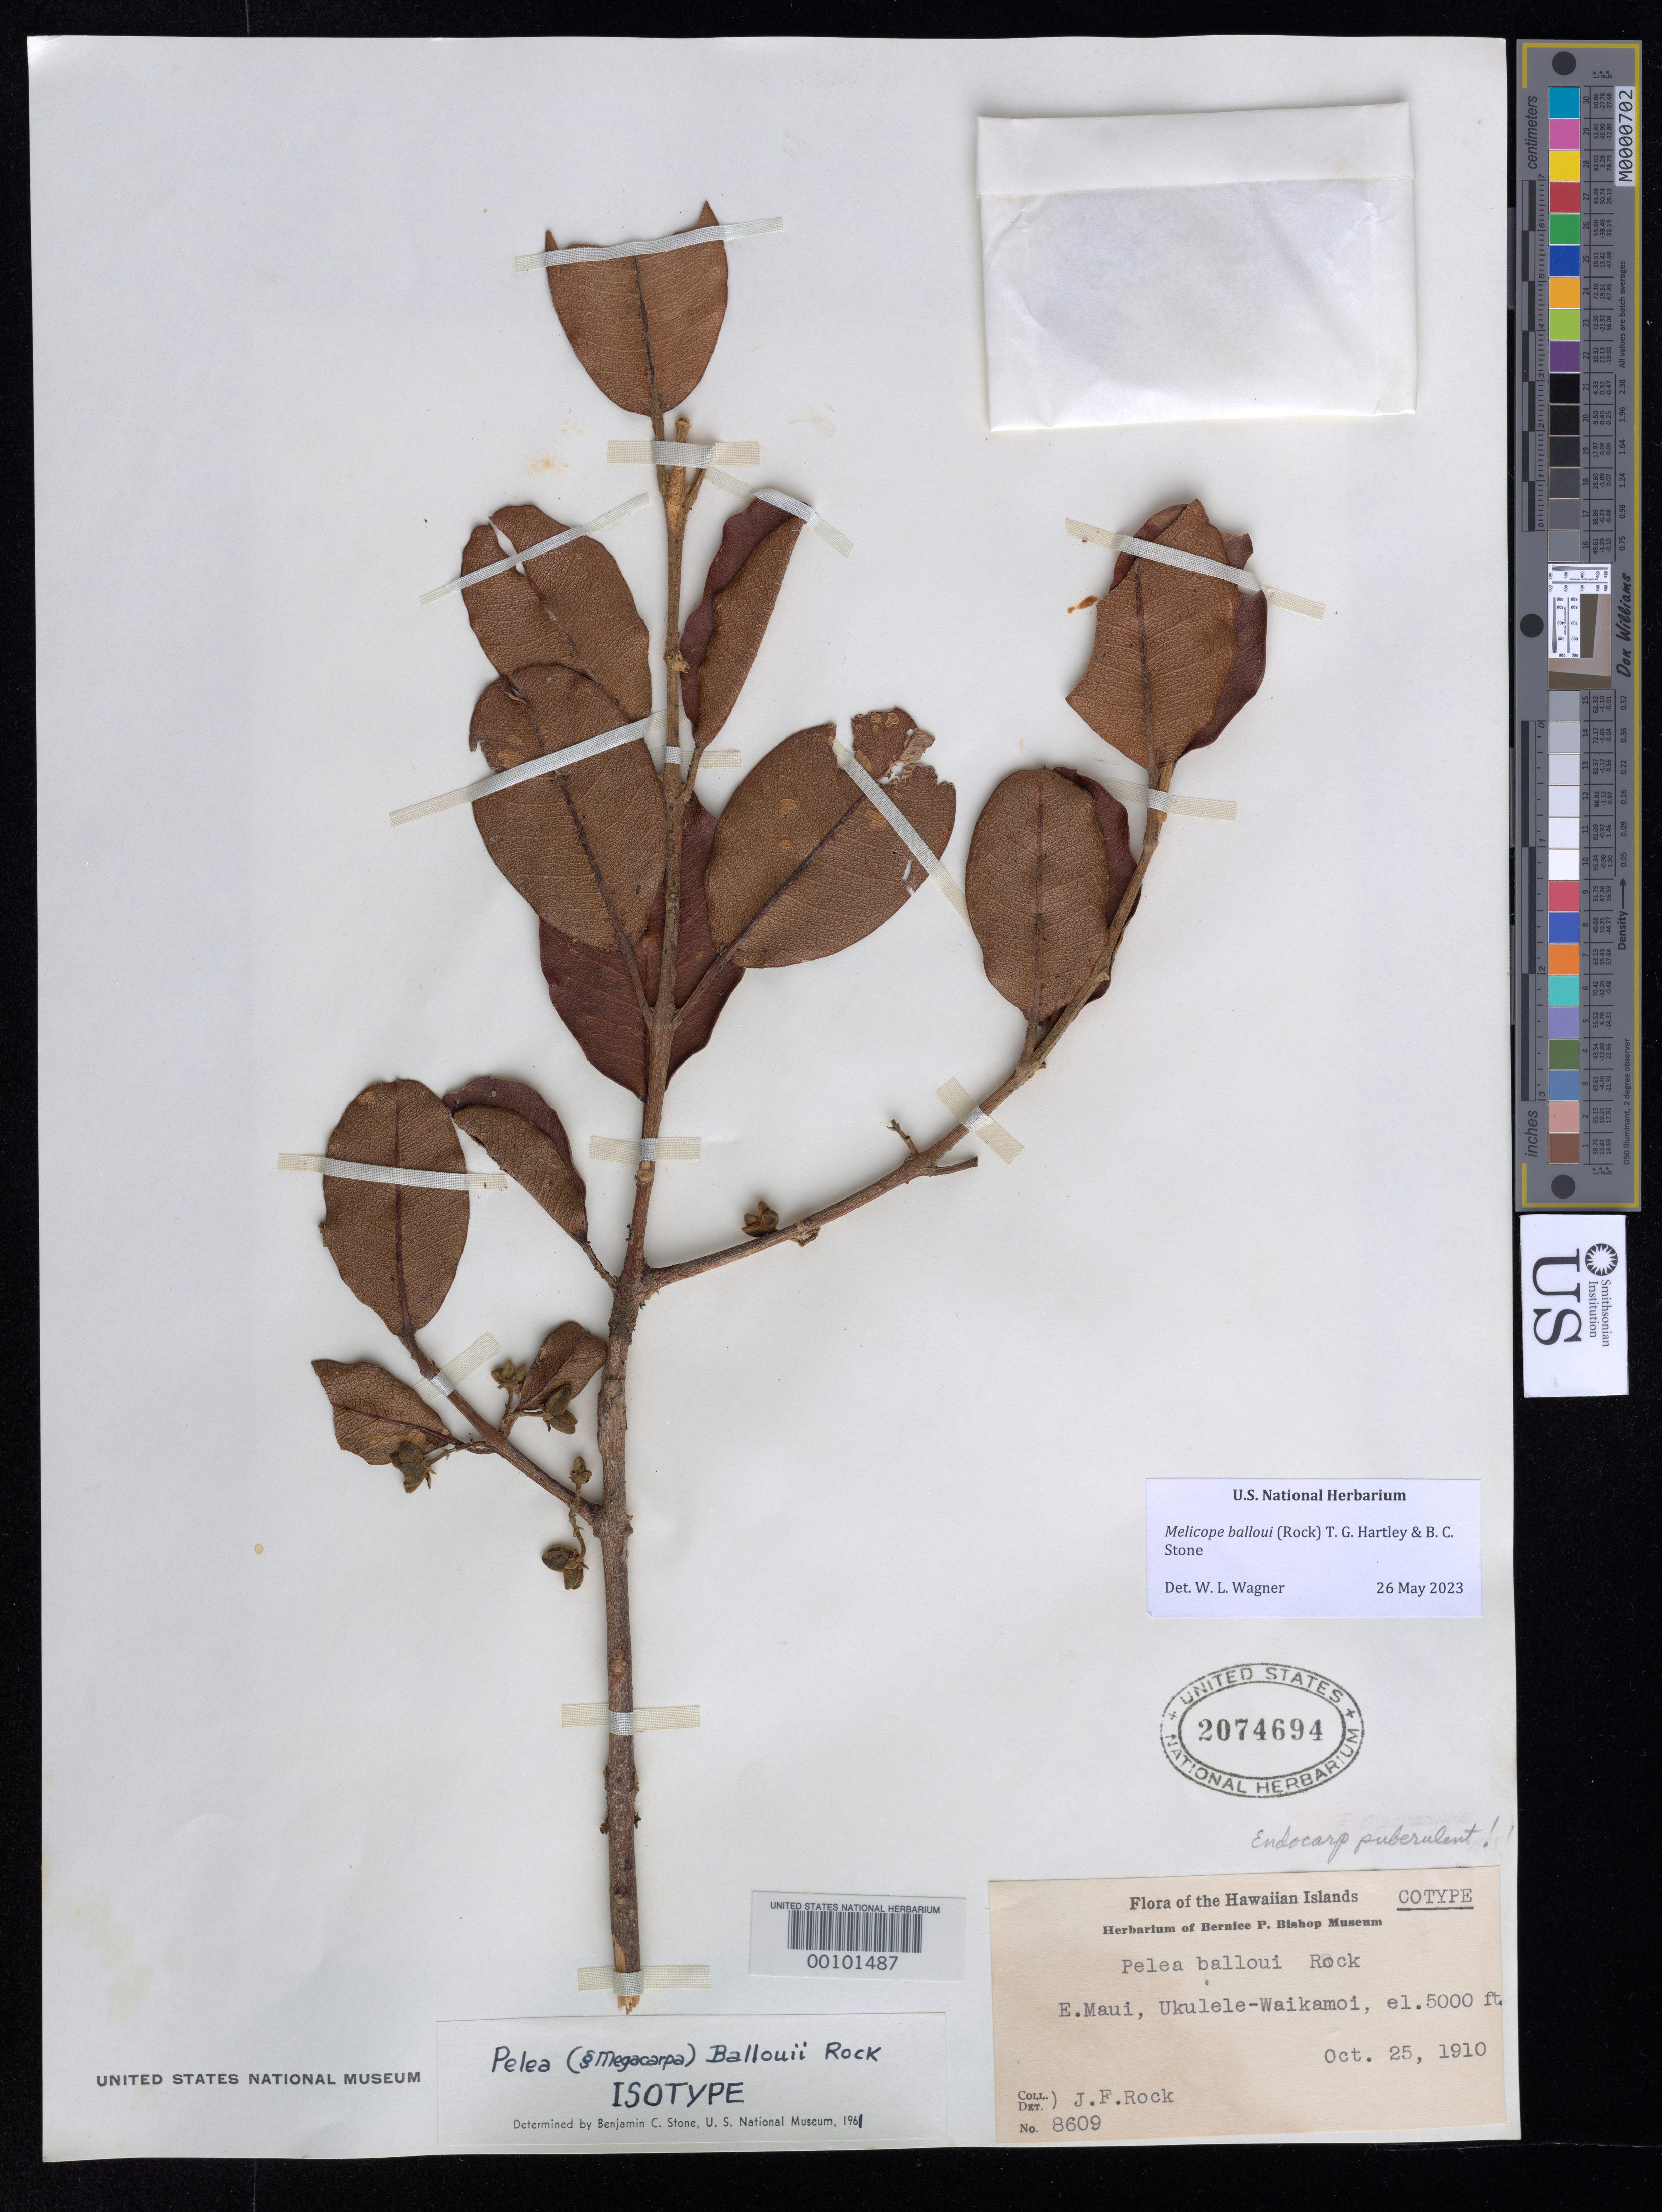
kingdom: Plantae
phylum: Tracheophyta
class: Magnoliopsida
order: Sapindales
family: Rutaceae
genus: Pelea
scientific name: Pelea balloui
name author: Rock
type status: Isotype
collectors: J. F. Rock & L. von Tempsky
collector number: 8609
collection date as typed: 25 Oct 1910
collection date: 1910-10-25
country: United States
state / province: Hawaii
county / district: Maui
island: Maui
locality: Haleakala, between Ukulele and Waikamoi Gulch.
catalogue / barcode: US 2074694